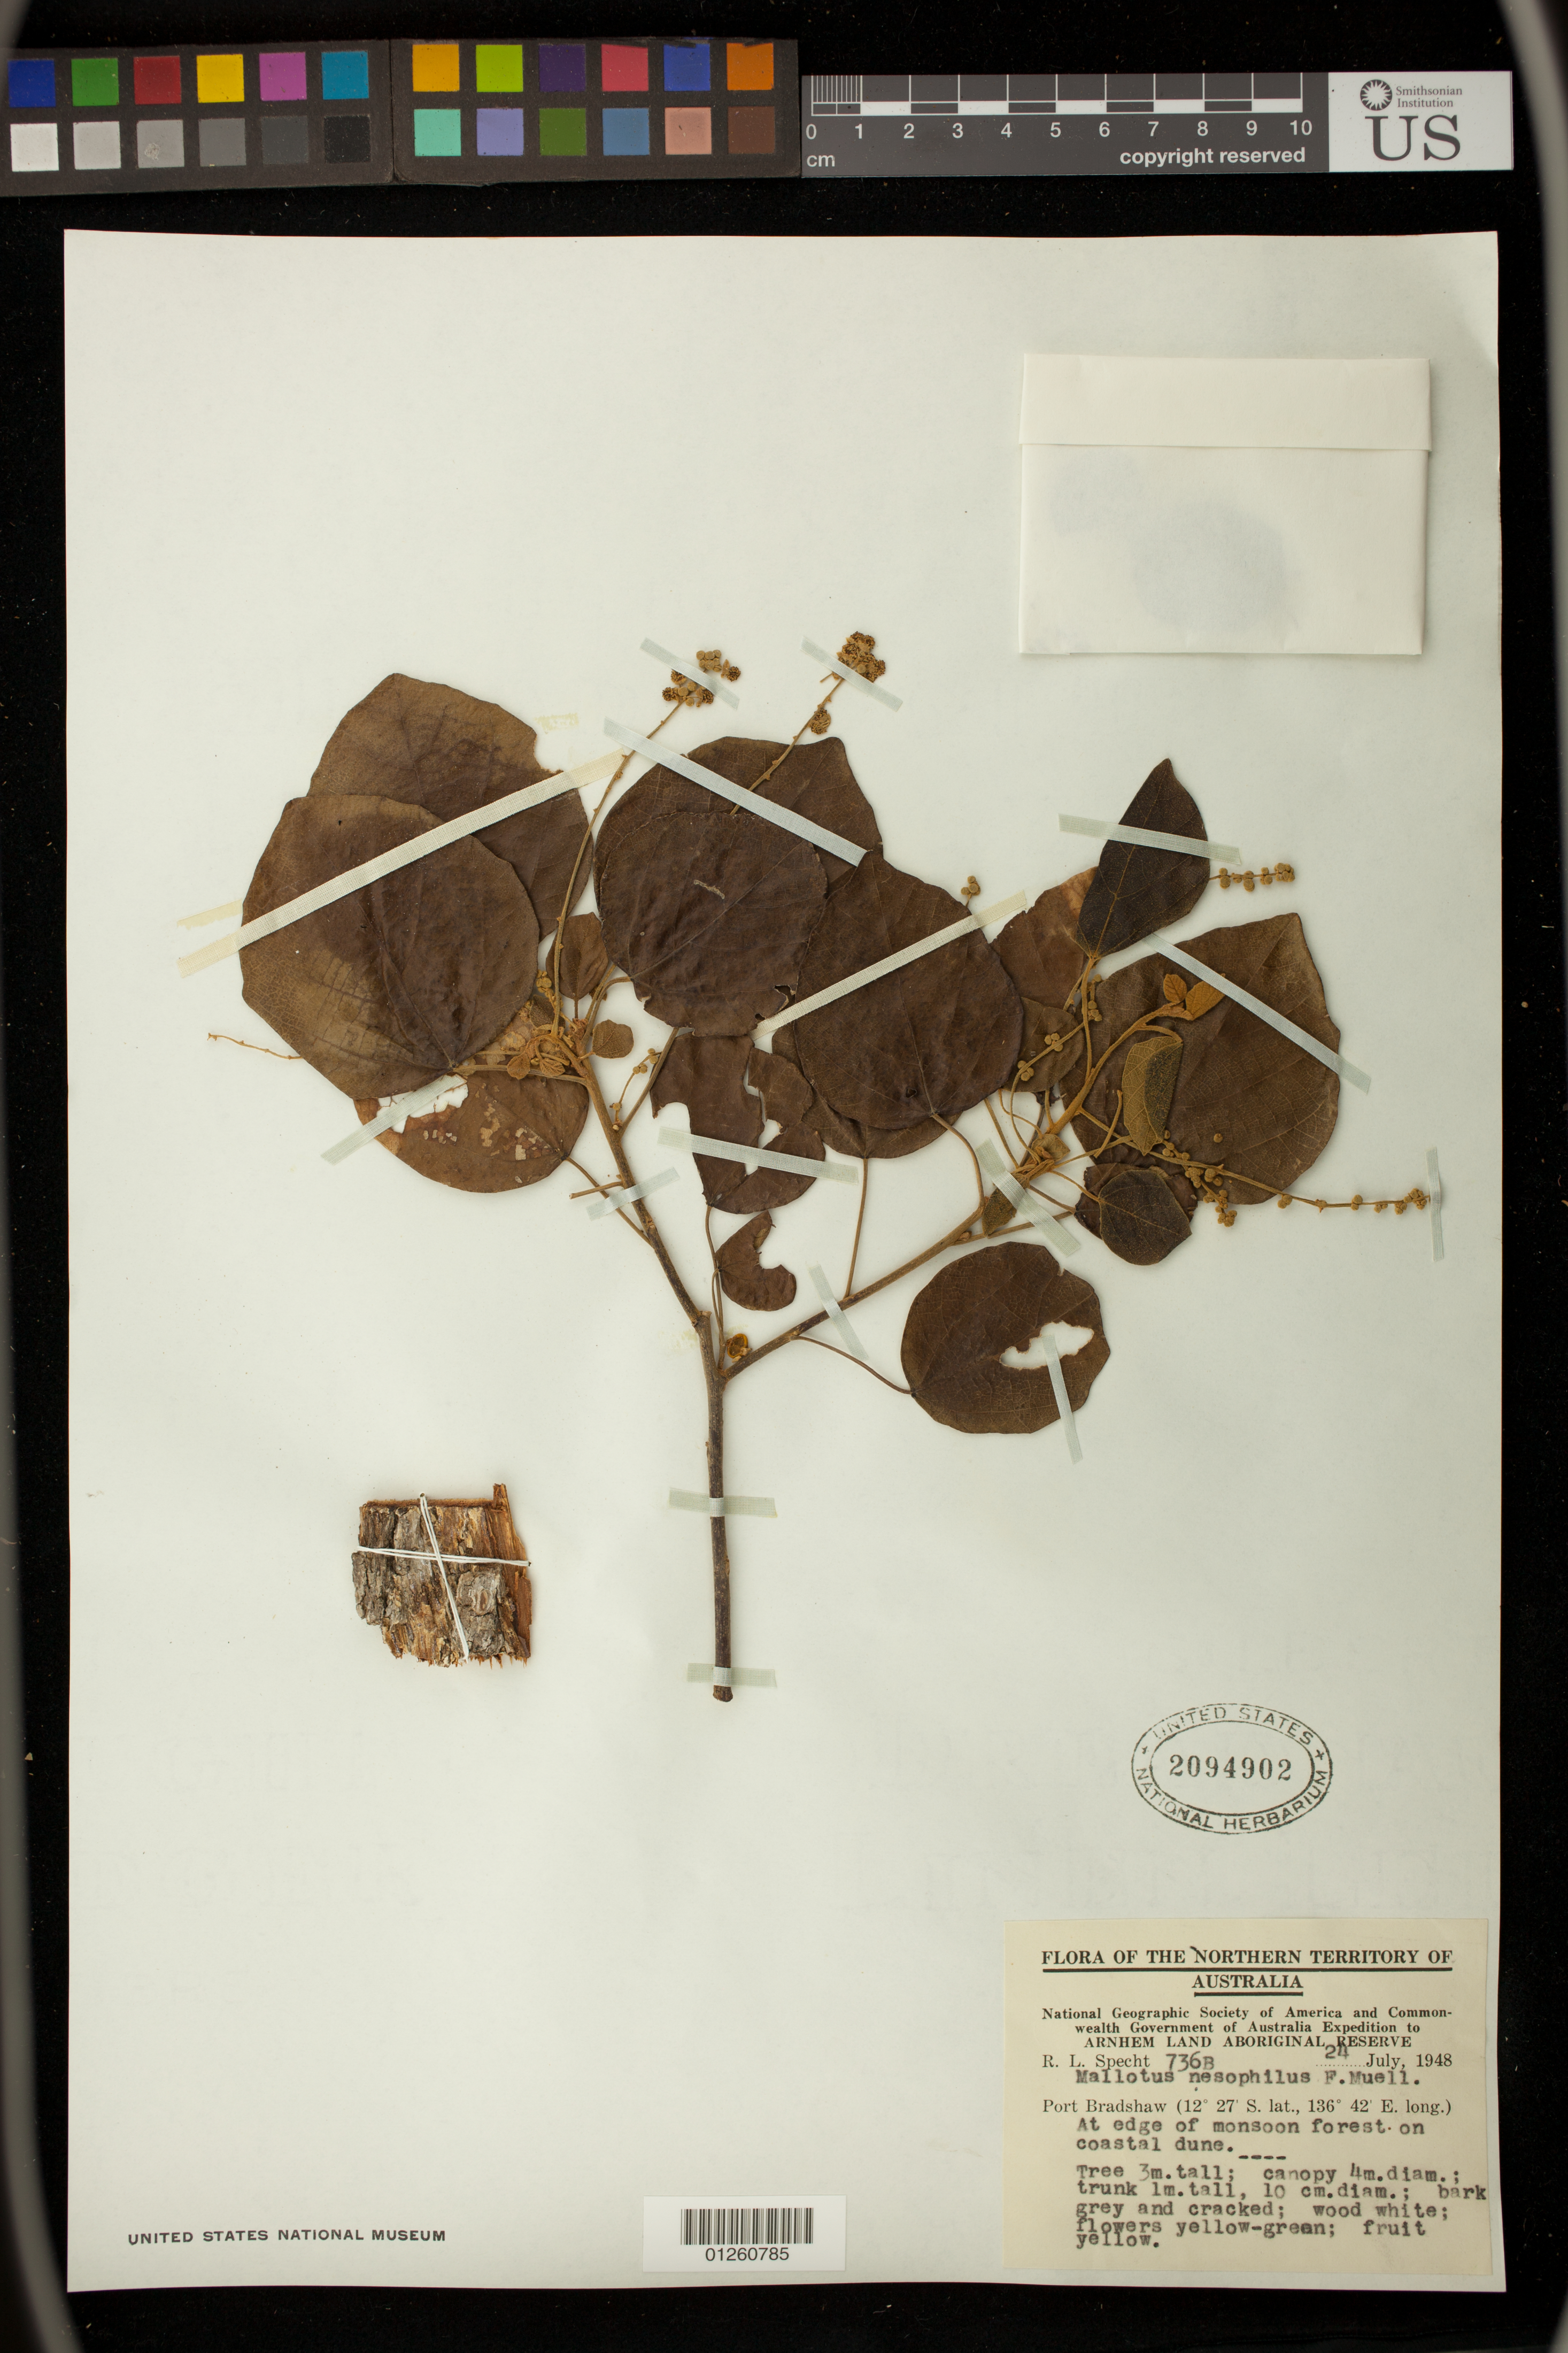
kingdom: Plantae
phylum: Tracheophyta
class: Magnoliopsida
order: Malpighiales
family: Euphorbiaceae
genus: Mallotus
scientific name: Mallotus nesophilus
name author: Müll. Arg.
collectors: R. L. Specht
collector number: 738B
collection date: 1948-07-24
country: Australia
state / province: Northern Territory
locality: Port Bradshaw.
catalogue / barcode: US 2094902